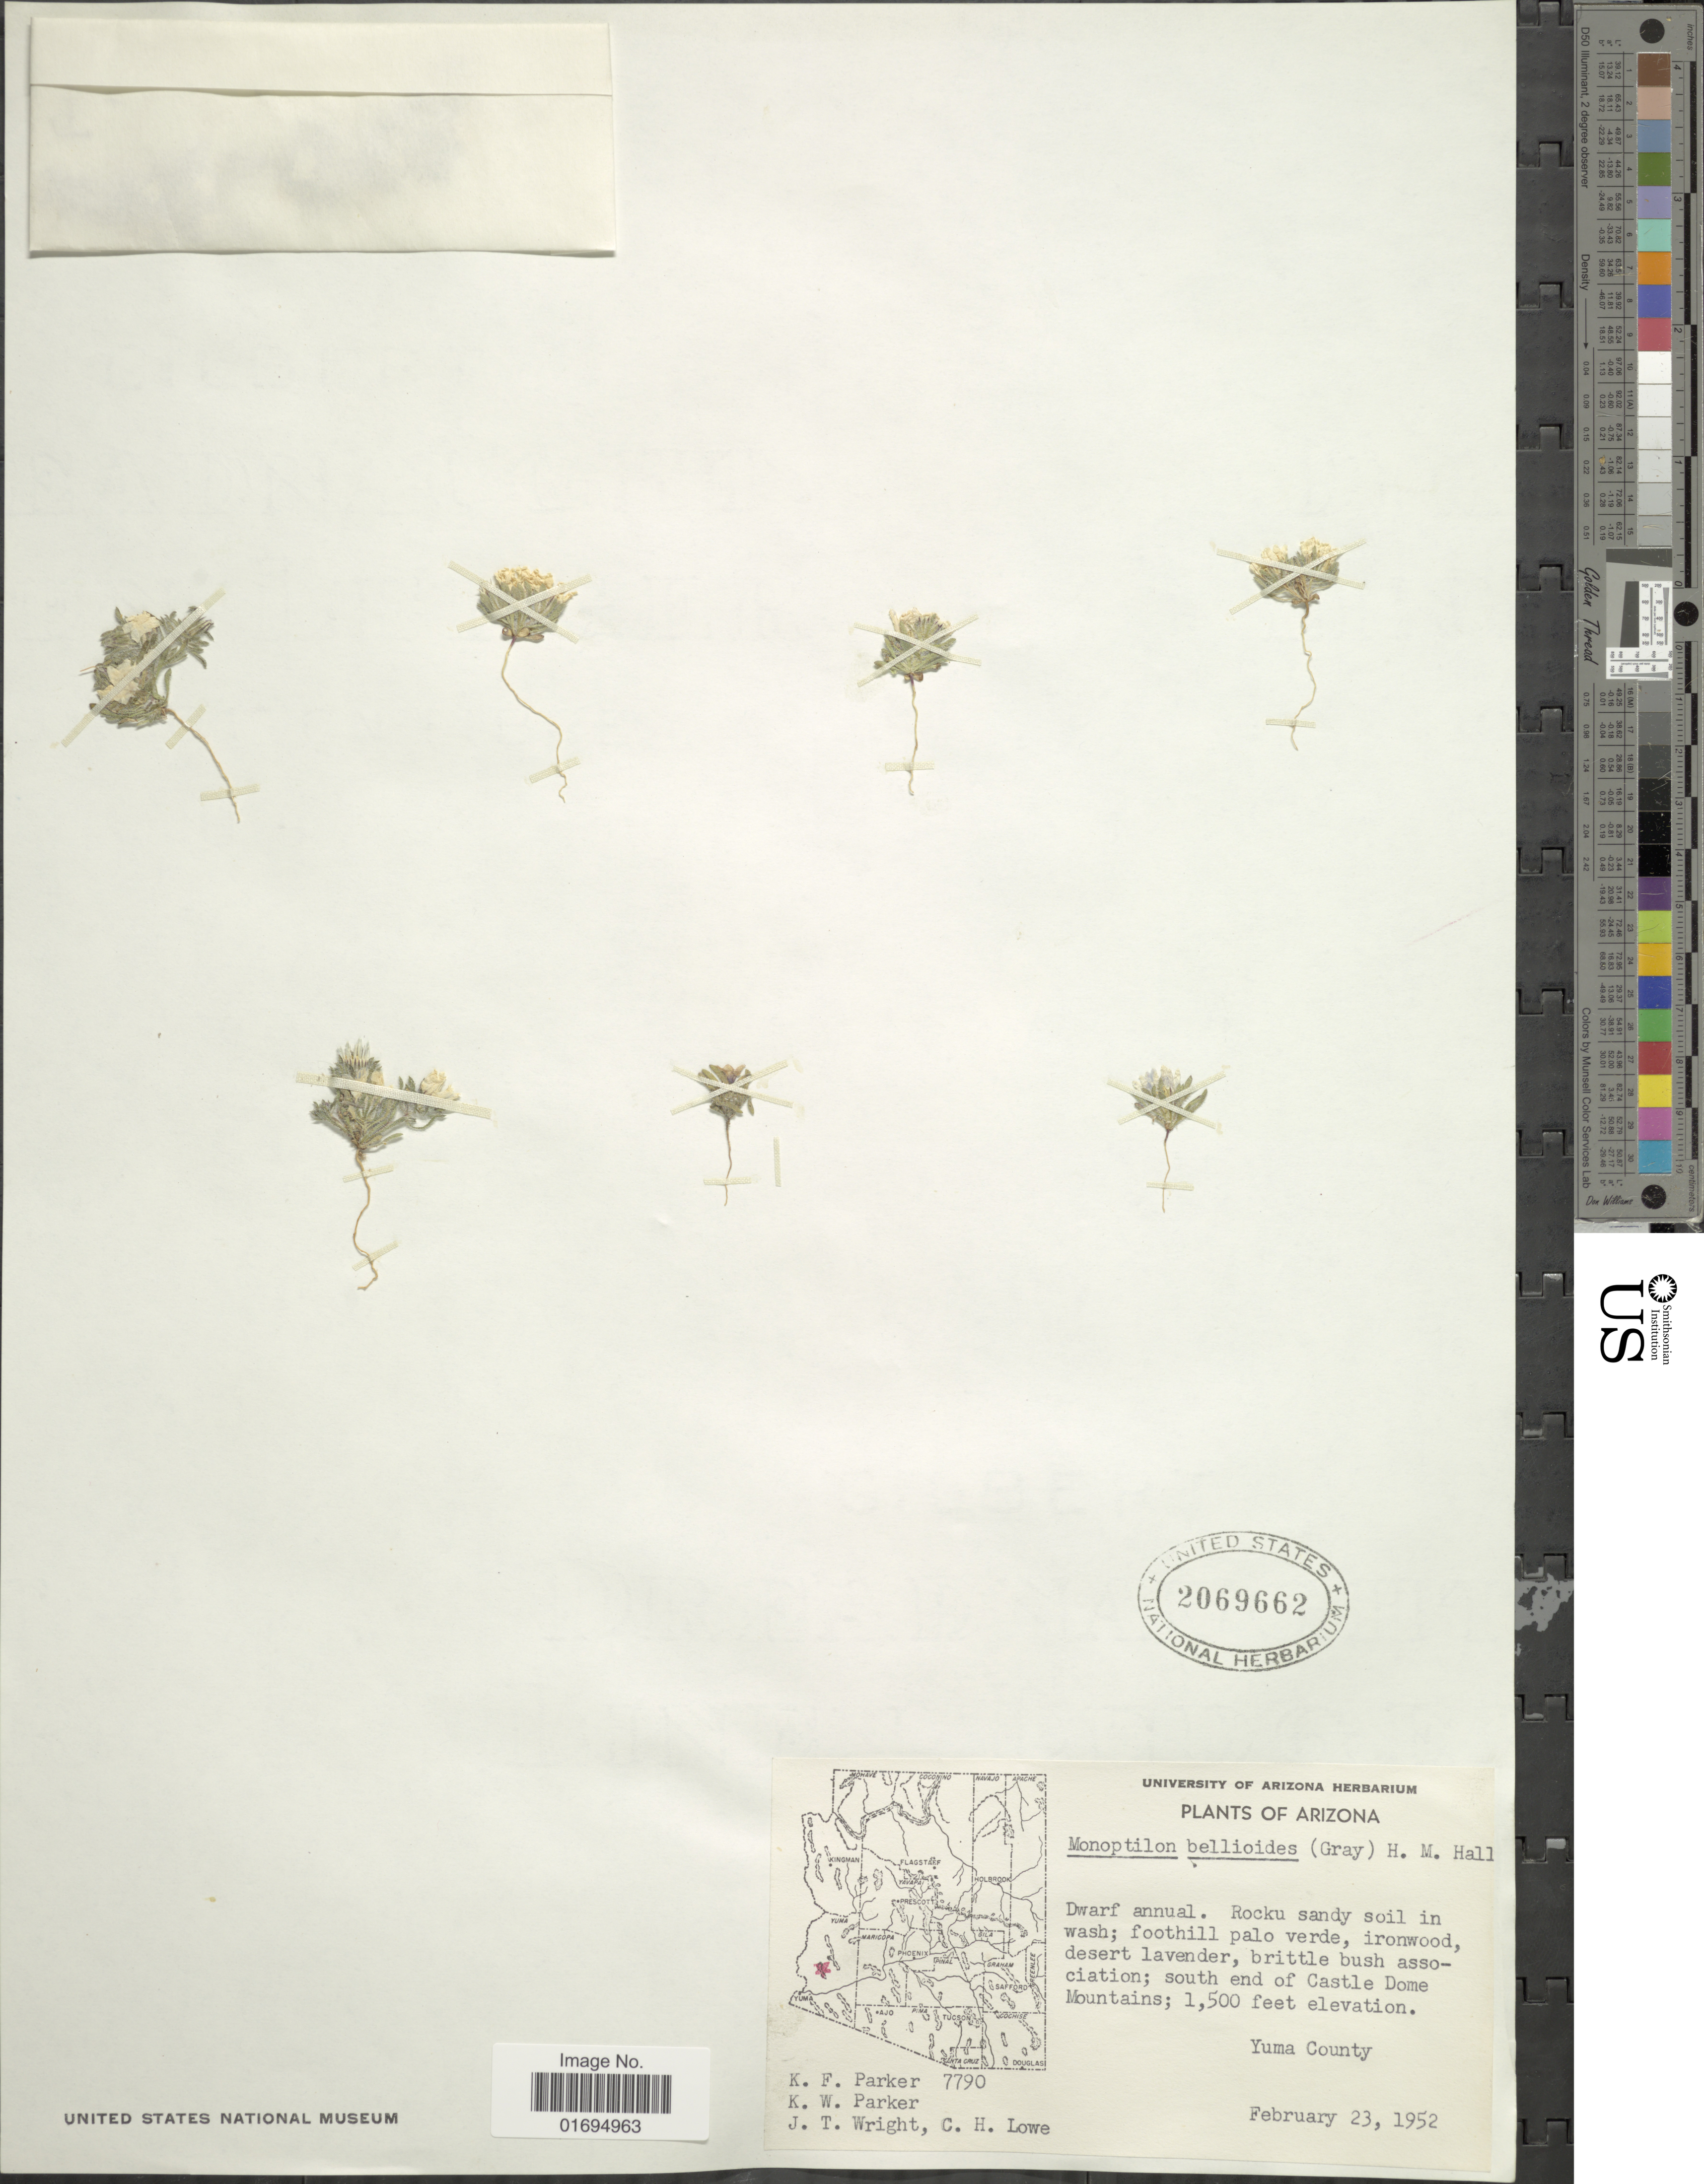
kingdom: Plantae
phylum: Tracheophyta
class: Magnoliopsida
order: Asterales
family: Asteraceae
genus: Monoptilon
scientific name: Monoptilon bellioides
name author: (A. Gray) H.M. Hall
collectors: K. F. Parker, K. Parker, J. T. Wright & C. Lowe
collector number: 7790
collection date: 1952-02-23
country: United States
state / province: Arizona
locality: South end of Castle Dome Mountains, Yuma County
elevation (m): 457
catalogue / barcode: US 2069662